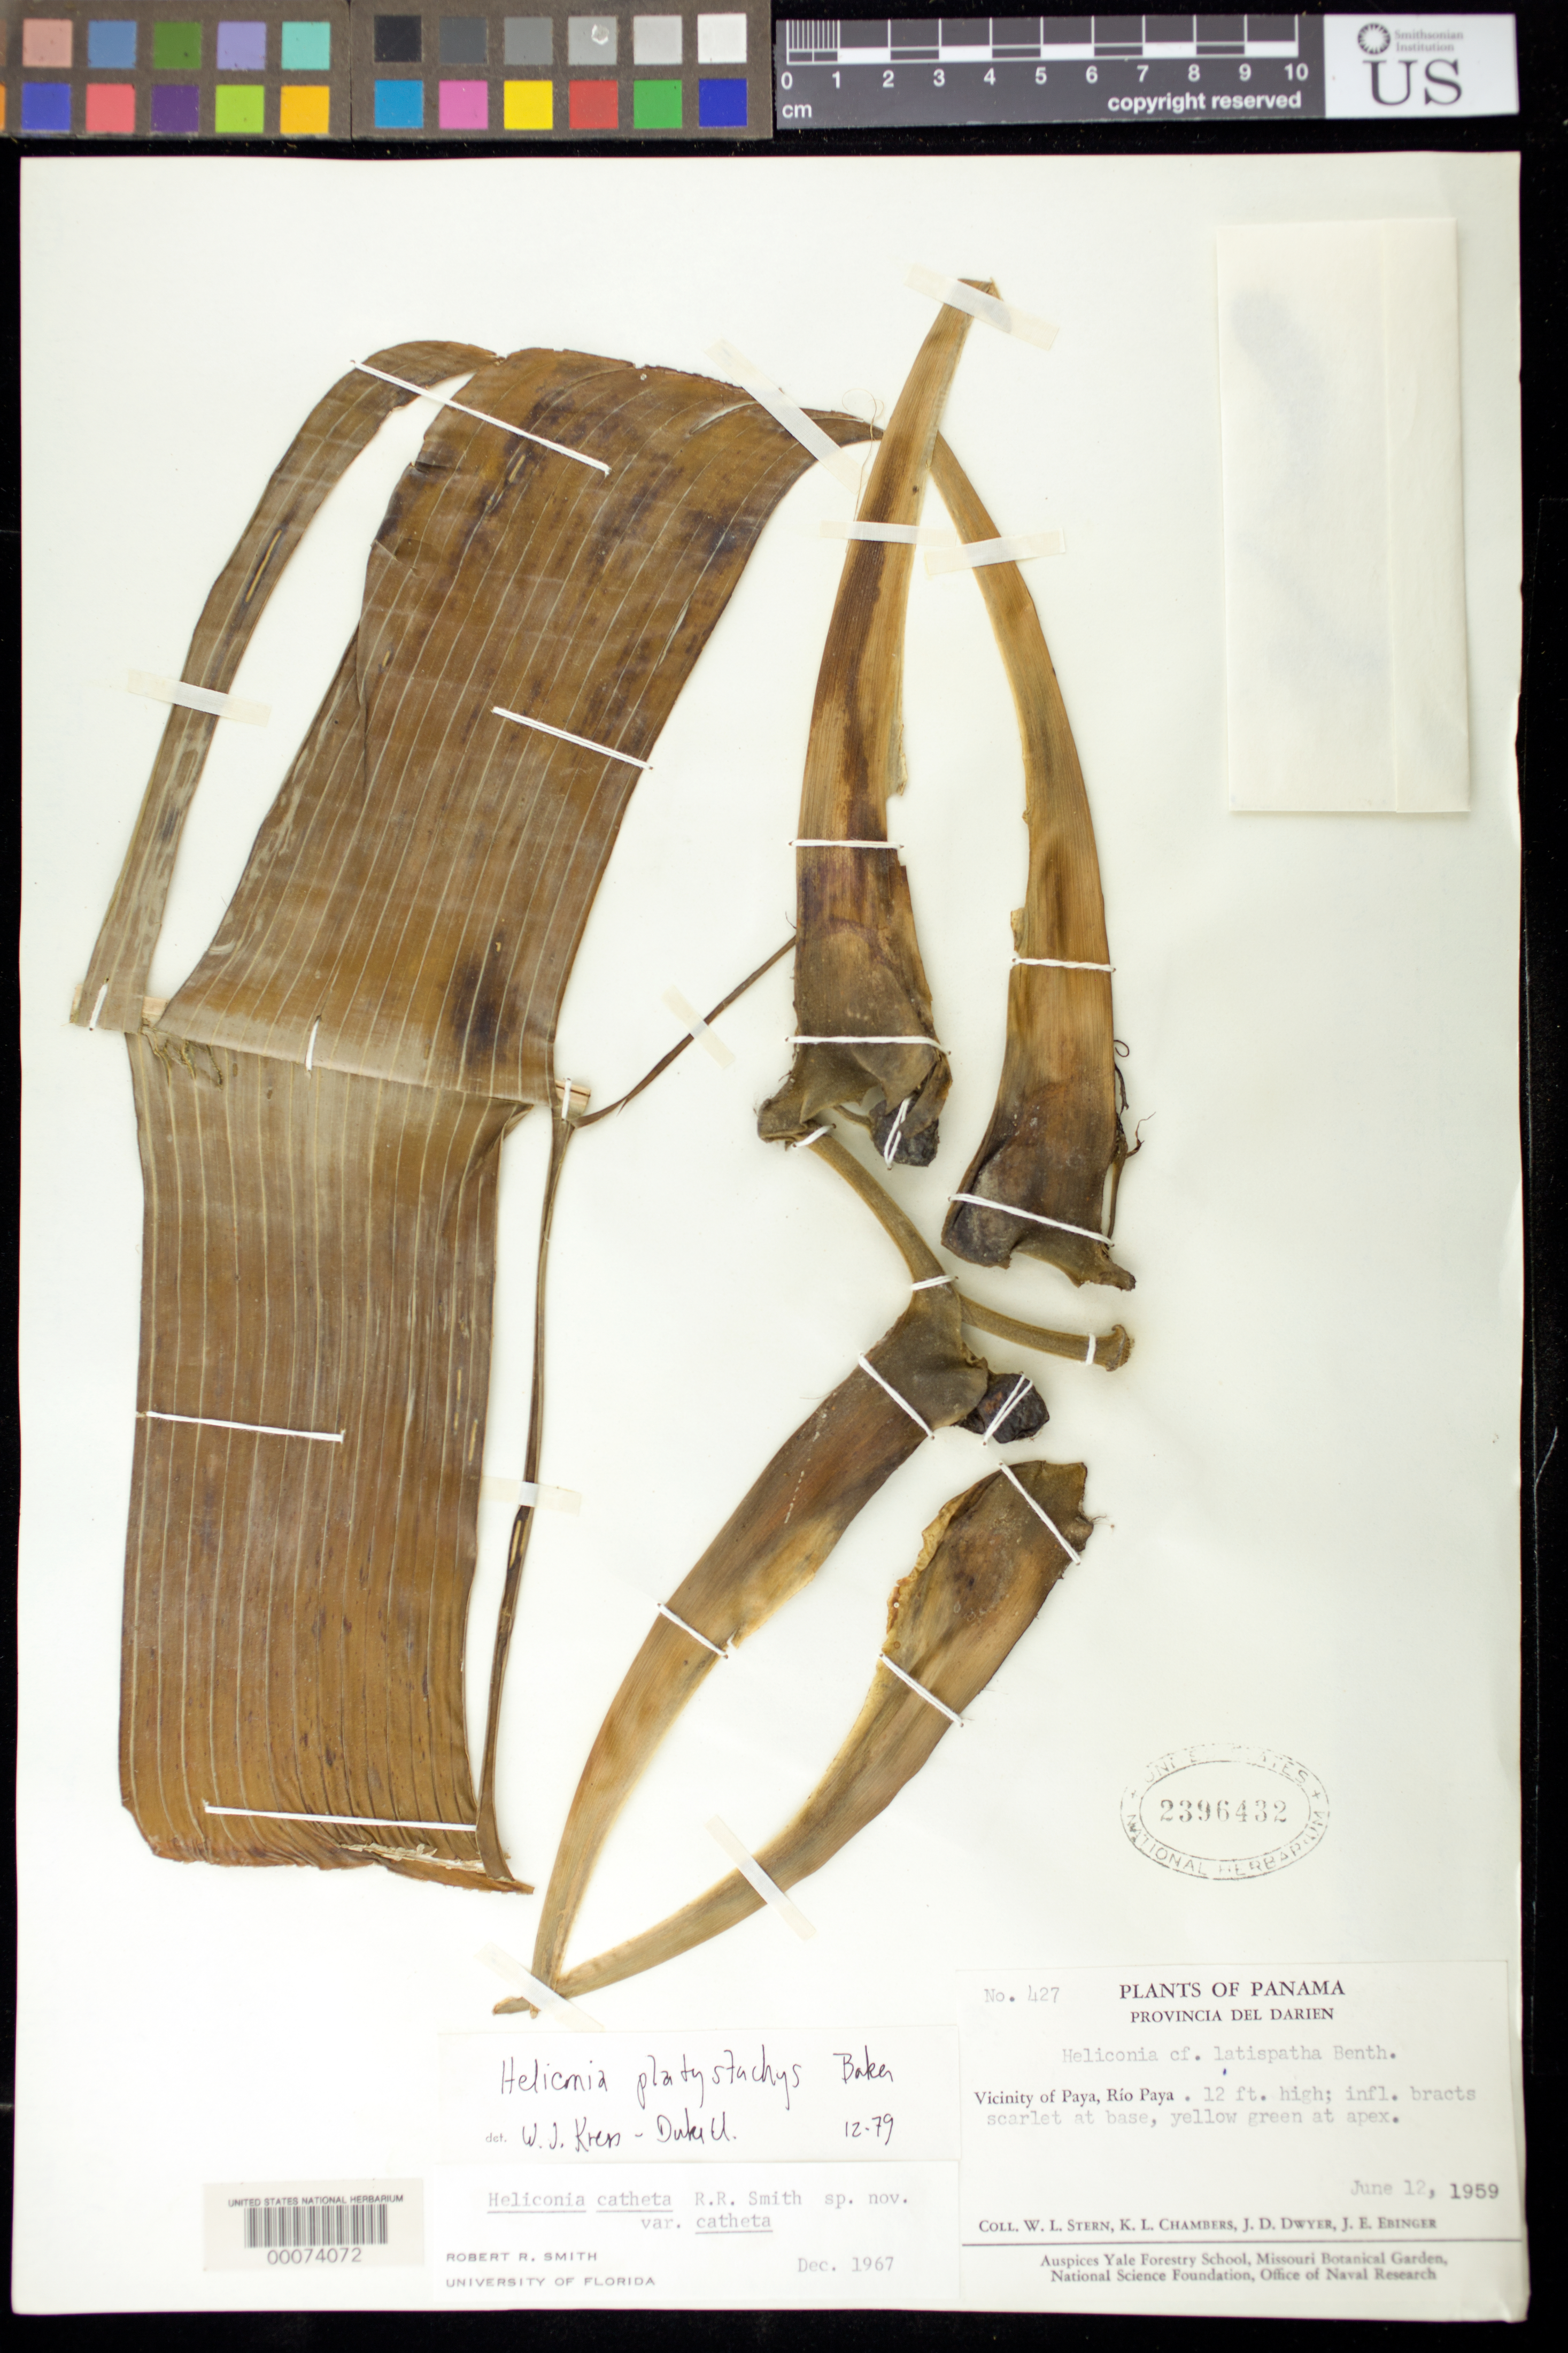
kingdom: Plantae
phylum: Tracheophyta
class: Liliopsida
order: Zingiberales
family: Heliconiaceae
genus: Heliconia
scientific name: Heliconia platystachys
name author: Baker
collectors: W. L. Stern, K. L. Chambers, J. D. Dwyer & J. Ebinger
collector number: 427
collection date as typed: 12 Jun 1959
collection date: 1959-06-12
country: Panama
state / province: Darién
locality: Vicinity of Paya, Rio Paya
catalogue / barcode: US 2396432